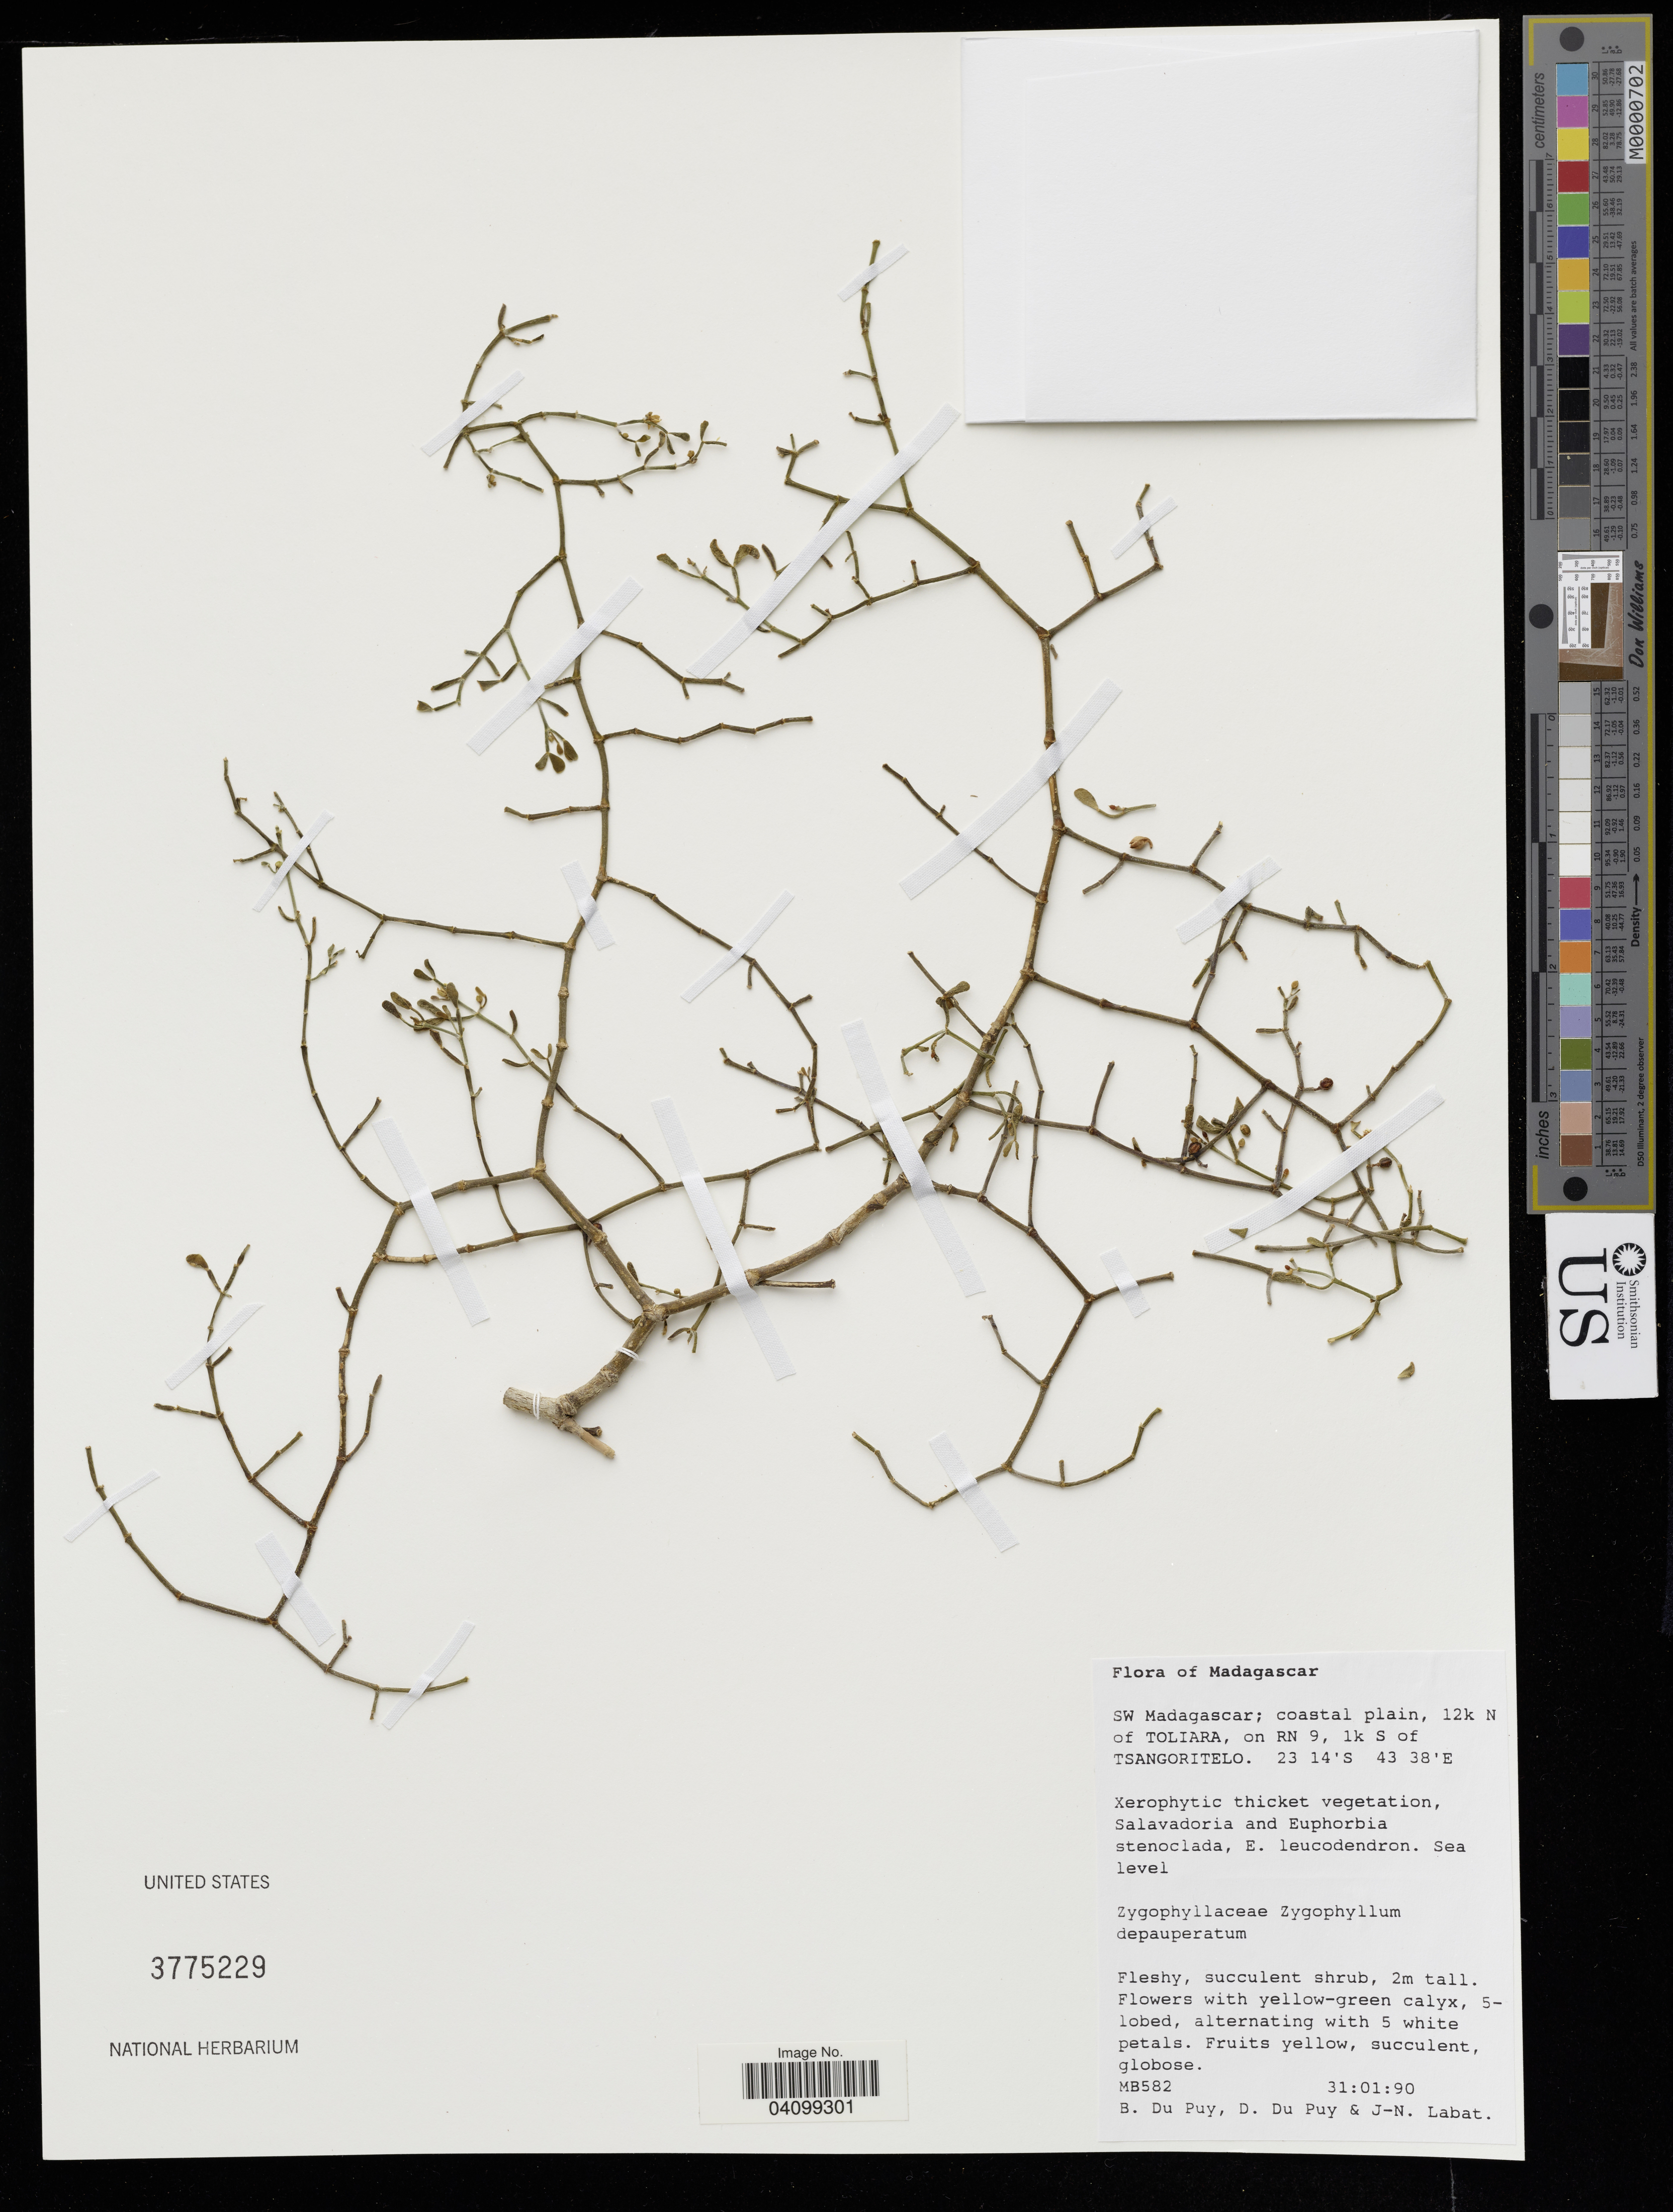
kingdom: Plantae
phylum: Tracheophyta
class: Magnoliopsida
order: Zygophyllales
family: Zygophyllaceae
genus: Zygophyllum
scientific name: Zygophyllum depauperatum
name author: Drake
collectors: B. Du Puy, D. Du Puy & J.-N. Labat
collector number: MB582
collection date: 1990-01-31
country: Madagascar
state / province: Toliara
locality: SW Madagascar; coastal plain, 12k N of Toliara, on RN 9, 1k S of Tsangoritelo.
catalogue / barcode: US 3775229